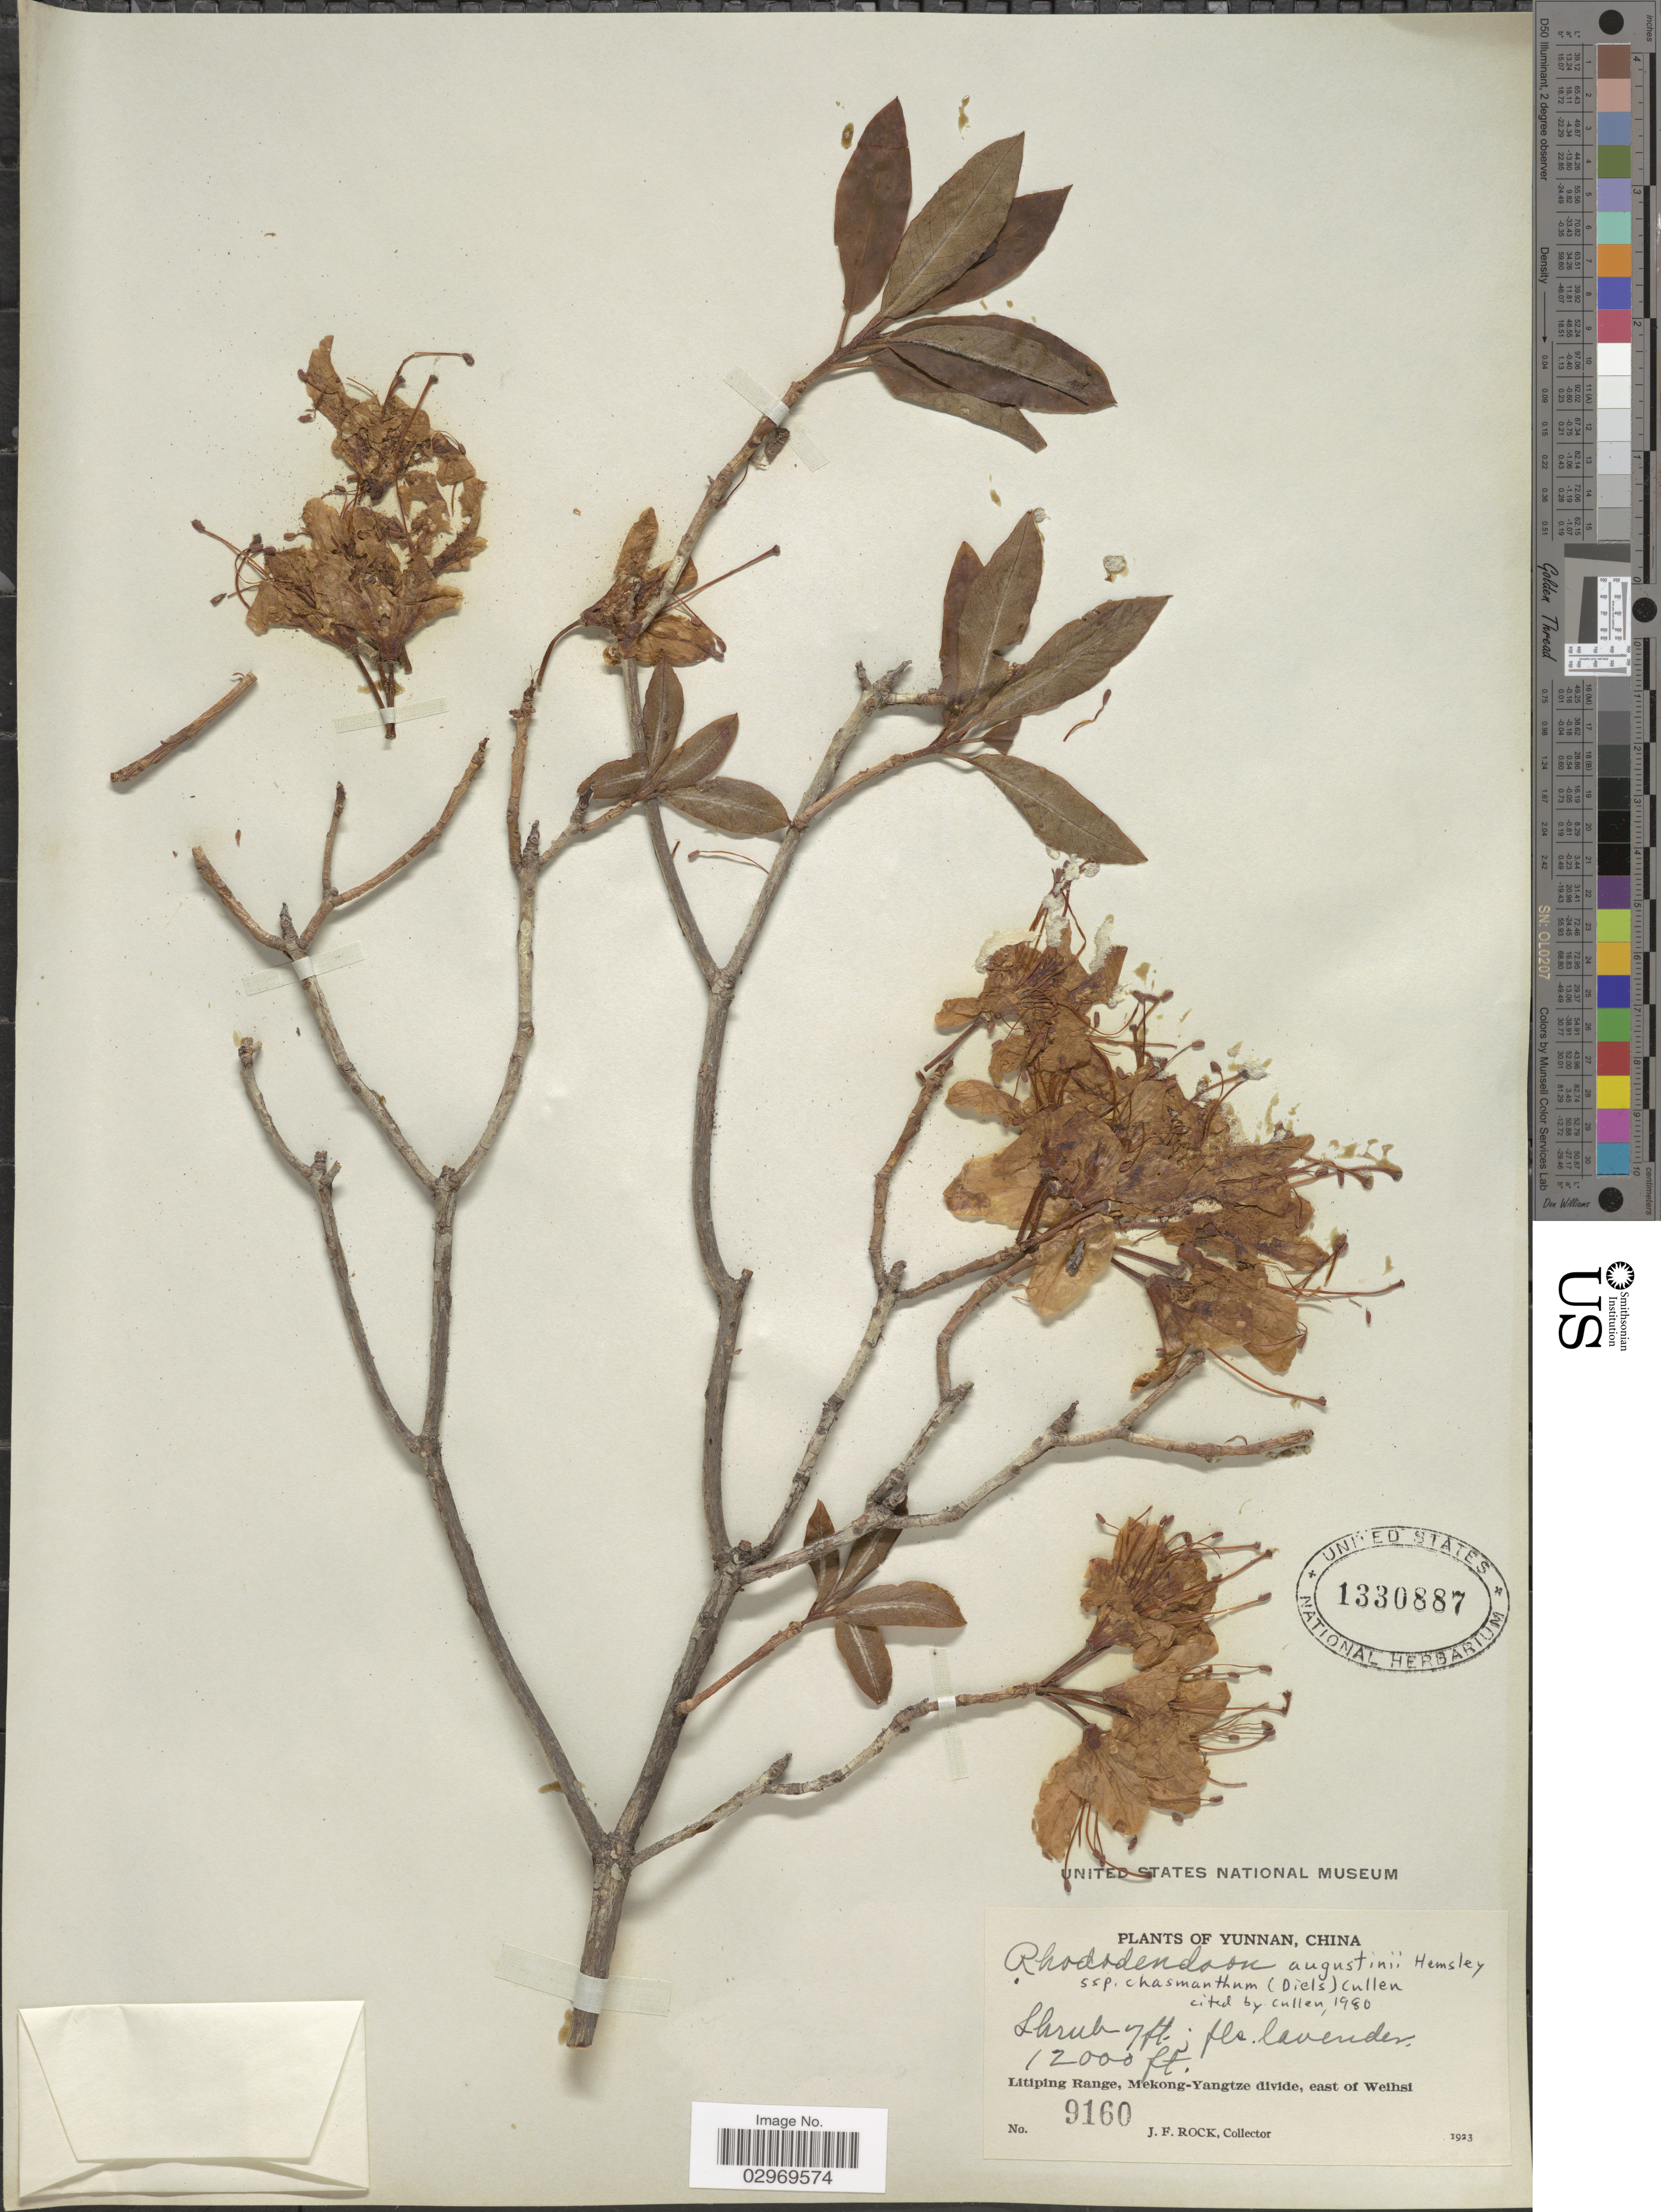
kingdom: Plantae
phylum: Tracheophyta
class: Magnoliopsida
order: Ericales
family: Ericaceae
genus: Rhododendron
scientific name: Rhododendron augustinei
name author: Hemsl.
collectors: J. Rock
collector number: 9160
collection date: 1923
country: China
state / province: Yunnan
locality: Litiping Range, Mekong-Yangtze divide, east of Weihsi.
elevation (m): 3658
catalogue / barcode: US 1330887